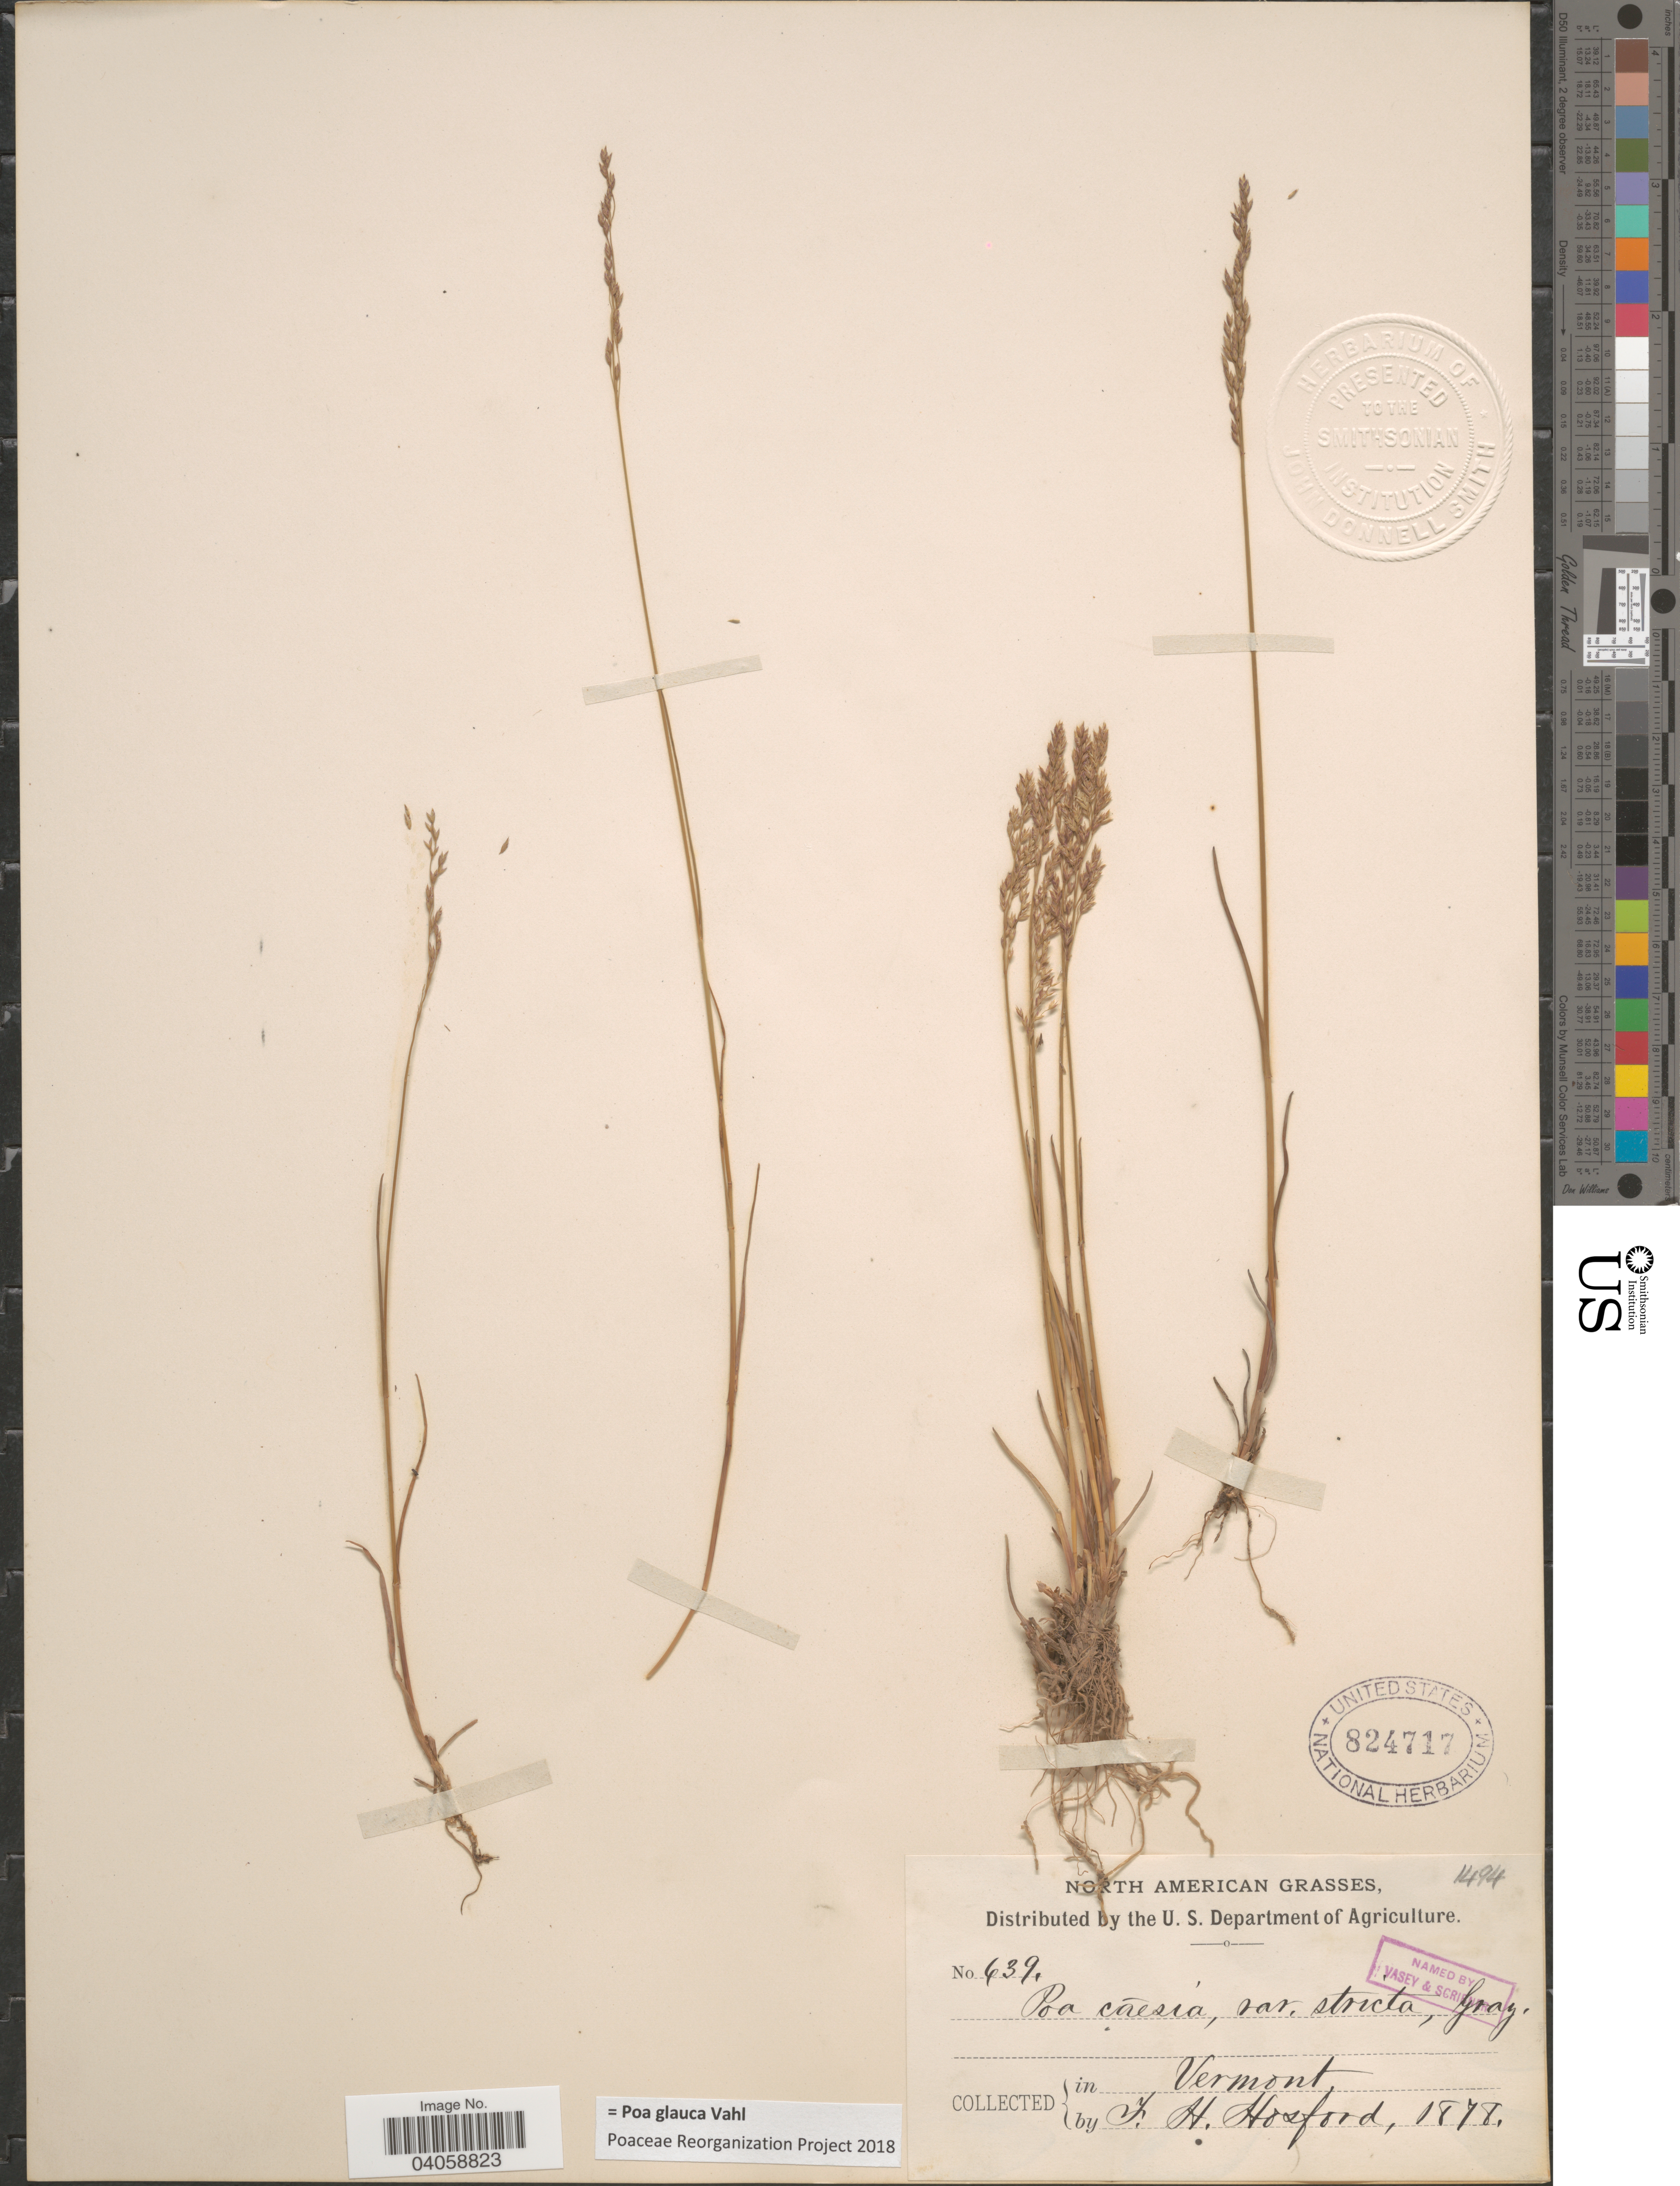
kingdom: Plantae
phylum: Tracheophyta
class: Liliopsida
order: Poales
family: Poaceae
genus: Poa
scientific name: Poa glauca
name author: Vahl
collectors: F. Hosford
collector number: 639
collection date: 1878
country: United States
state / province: Vermont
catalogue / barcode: US 824717